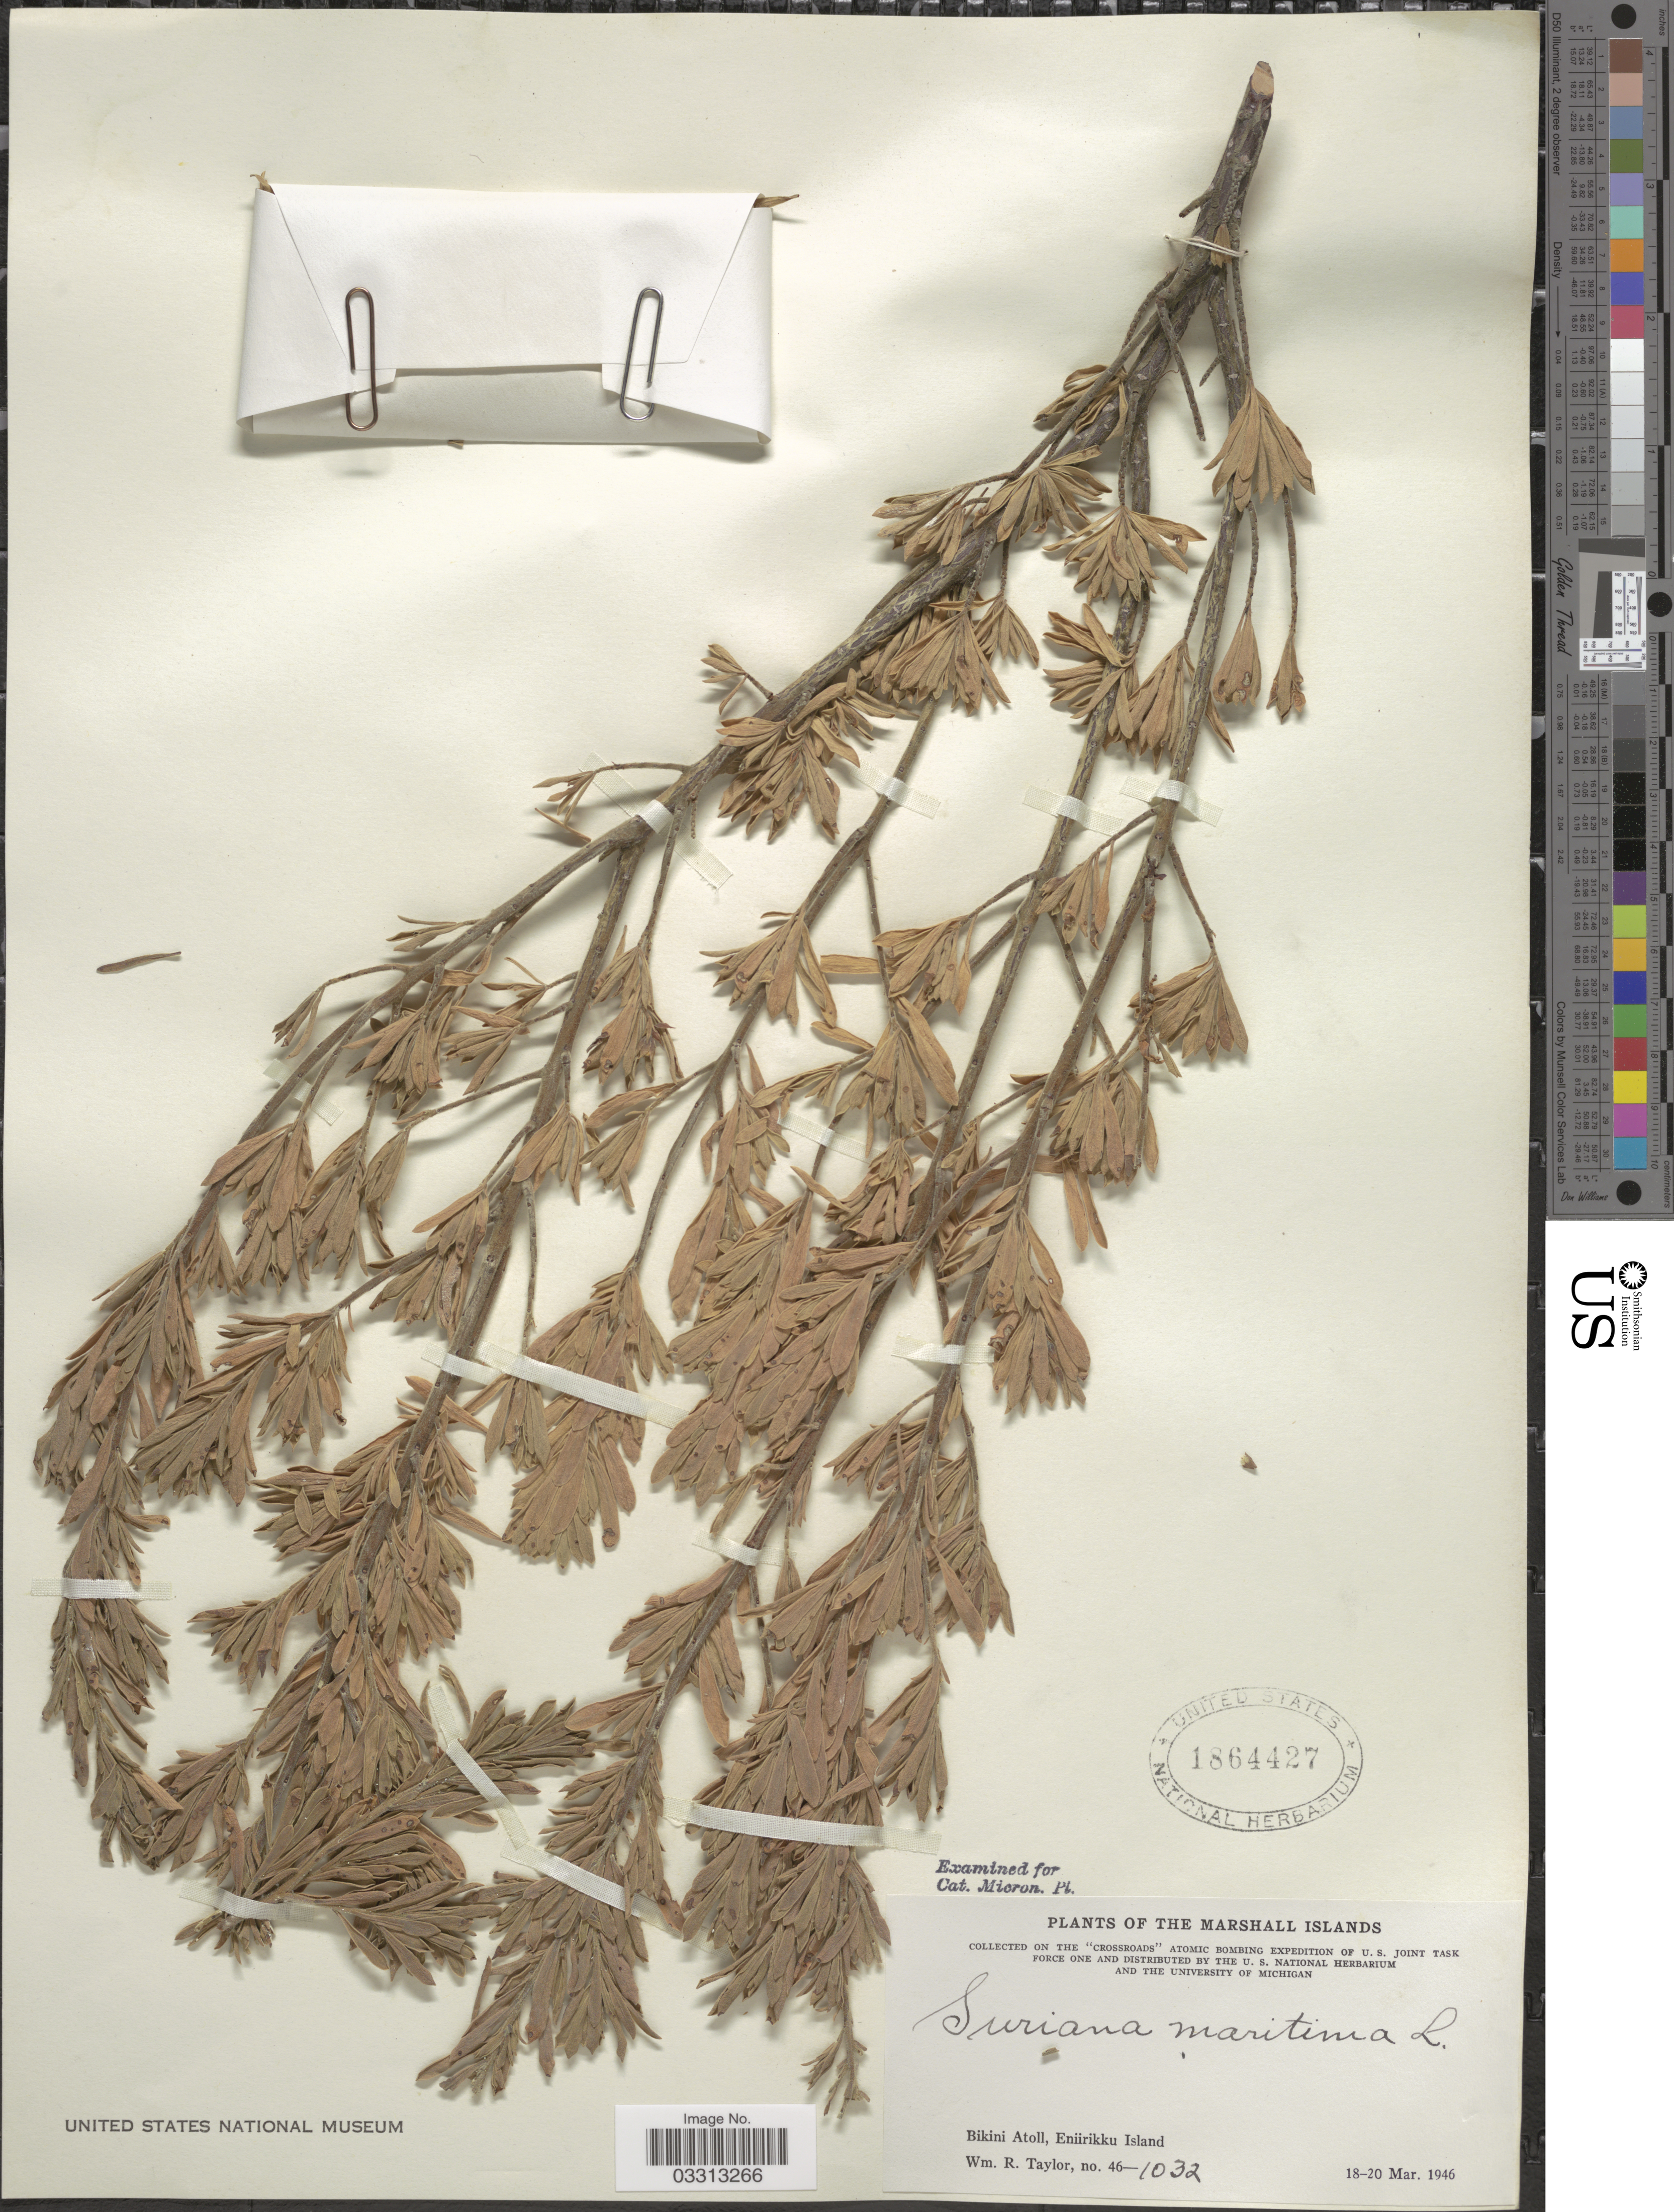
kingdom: Plantae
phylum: Tracheophyta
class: Magnoliopsida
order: Fabales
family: Surianaceae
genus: Suriana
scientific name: Suriana maritima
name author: L.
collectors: W. R. Taylor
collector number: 46-1032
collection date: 1946-03-18/1946-03-20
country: Marshall Islands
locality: Bikini Atoll, Eniirikku Island.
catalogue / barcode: US 1864427